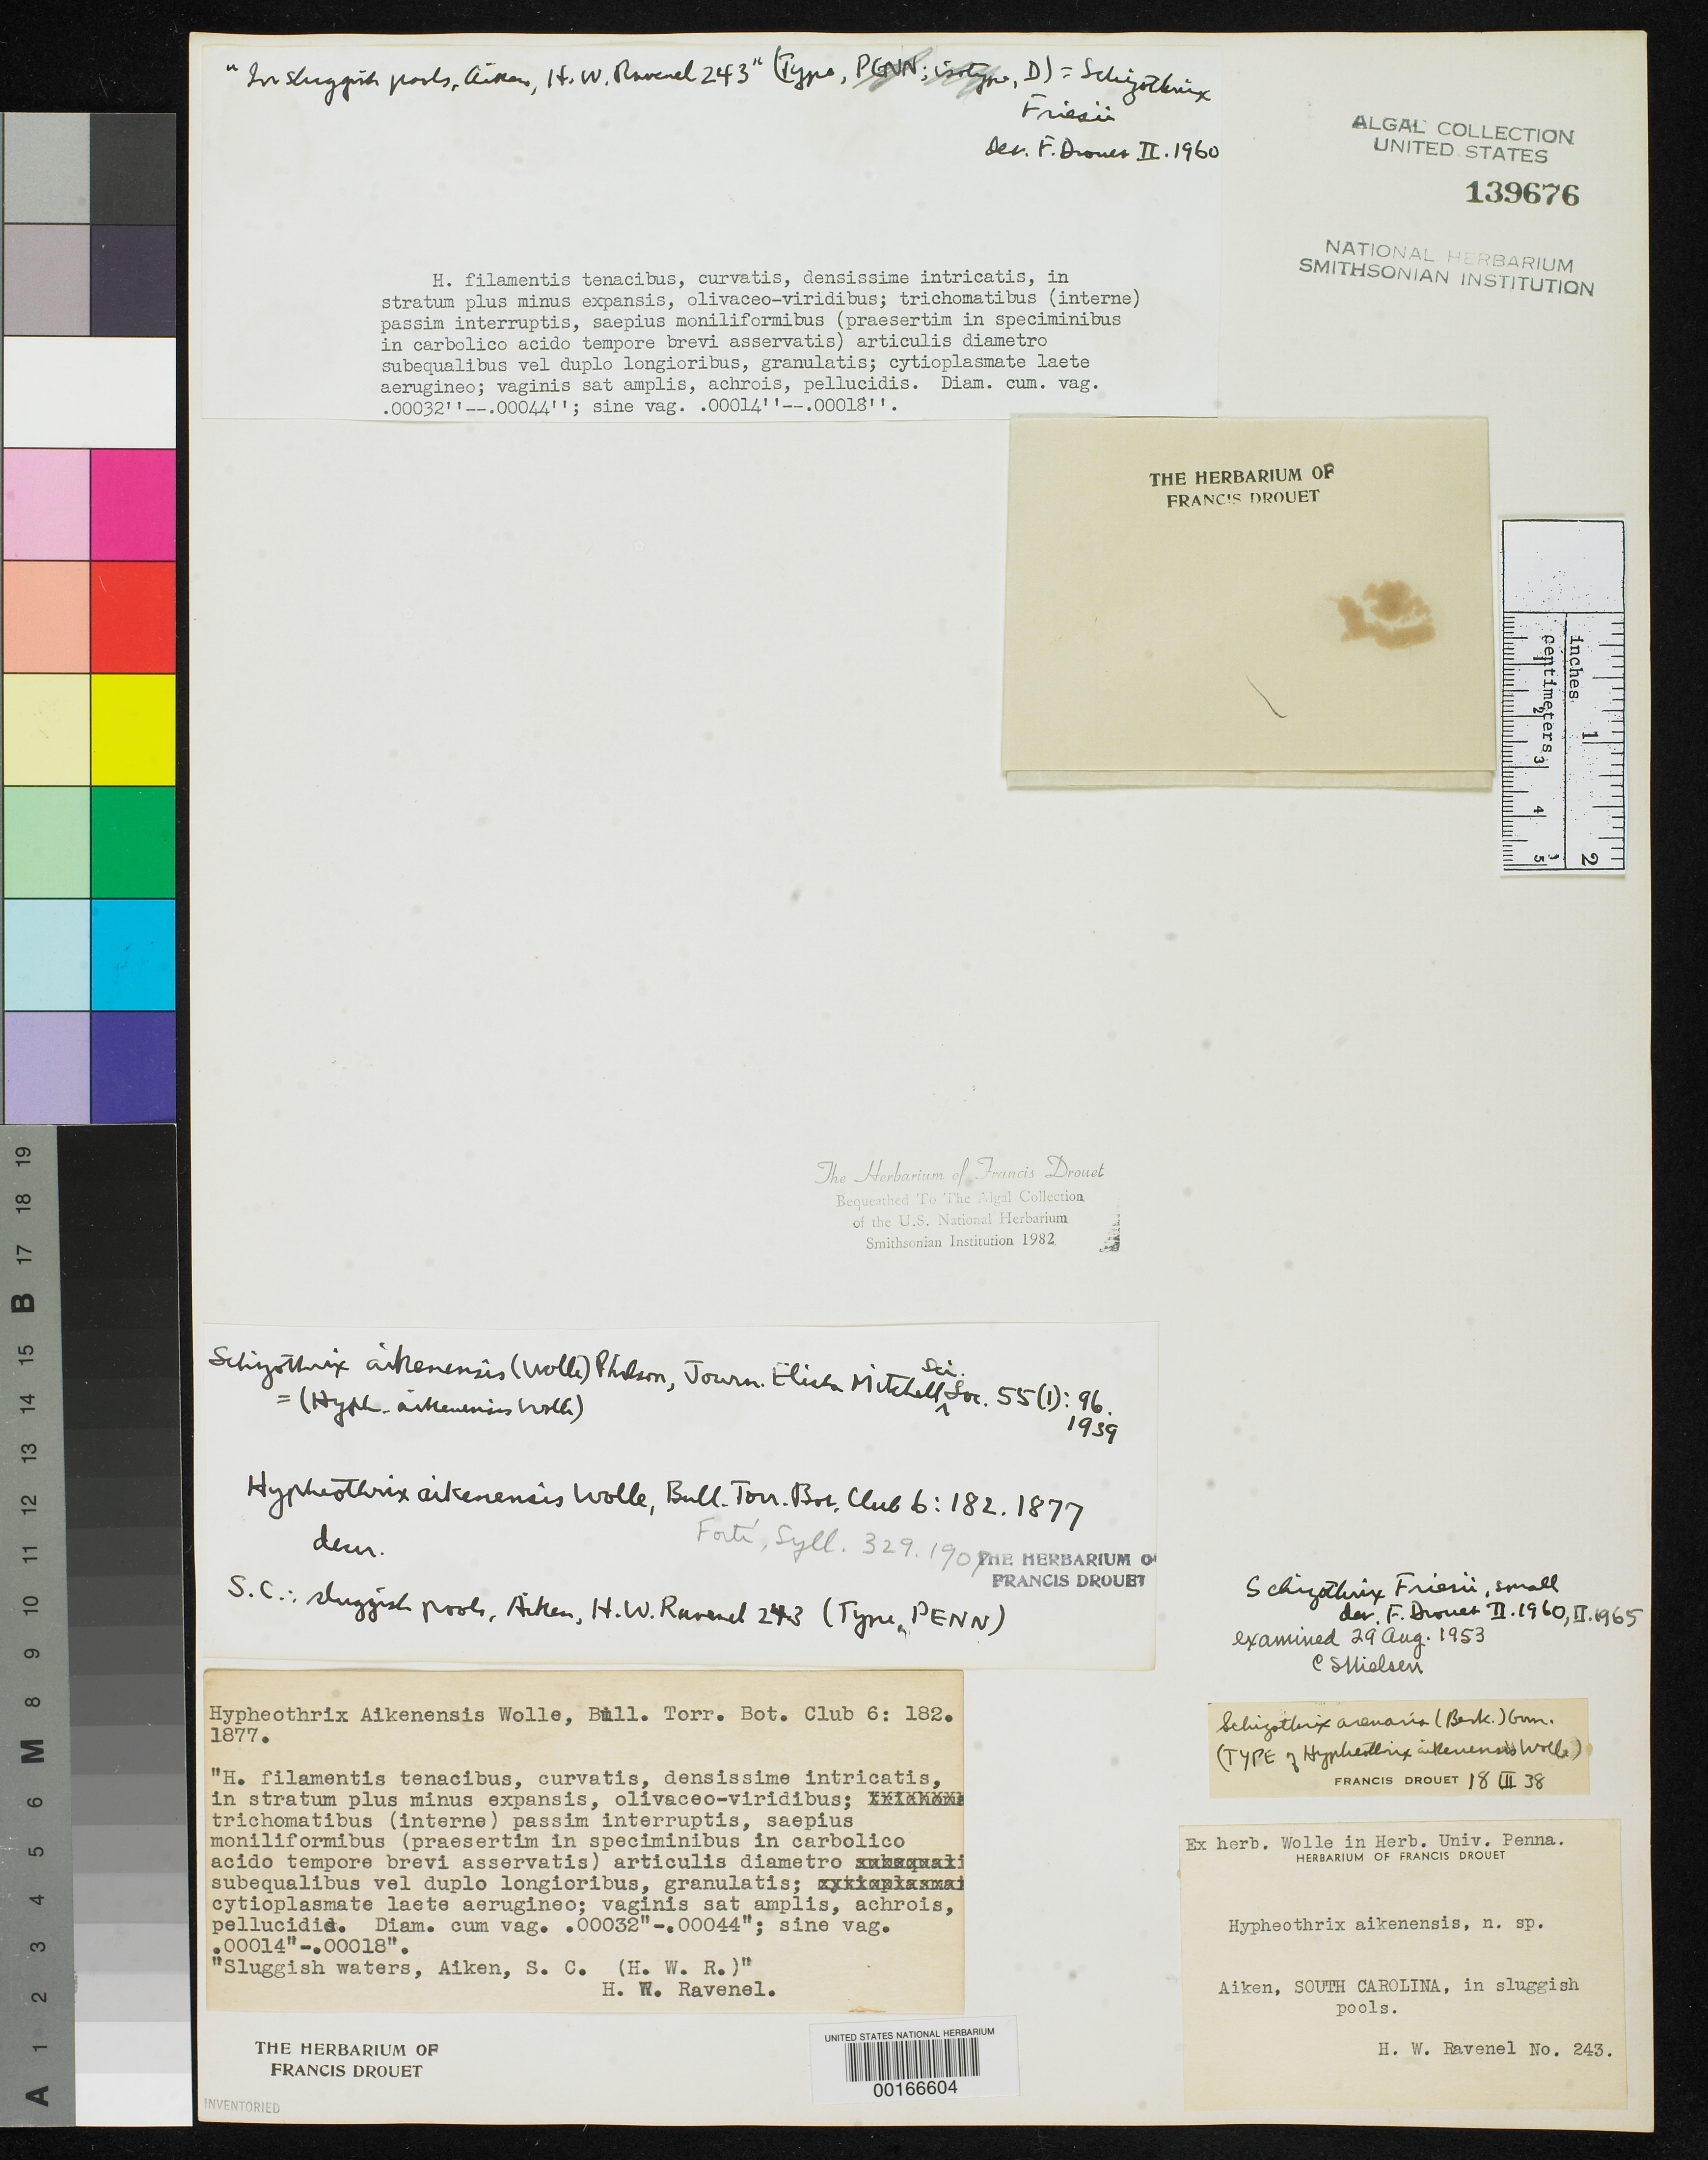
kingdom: Bacteria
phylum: Cyanobacteria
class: Cyanobacteriia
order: Cyanobacteriales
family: Oscillatoriaceae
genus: Hypheothrix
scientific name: Hypheothrix aikenensis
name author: Wolle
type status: Isotype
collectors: H. Ravenel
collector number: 243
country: United States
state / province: South Carolina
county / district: Aiken County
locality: Aiken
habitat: In sluggish pools.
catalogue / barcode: US 139676